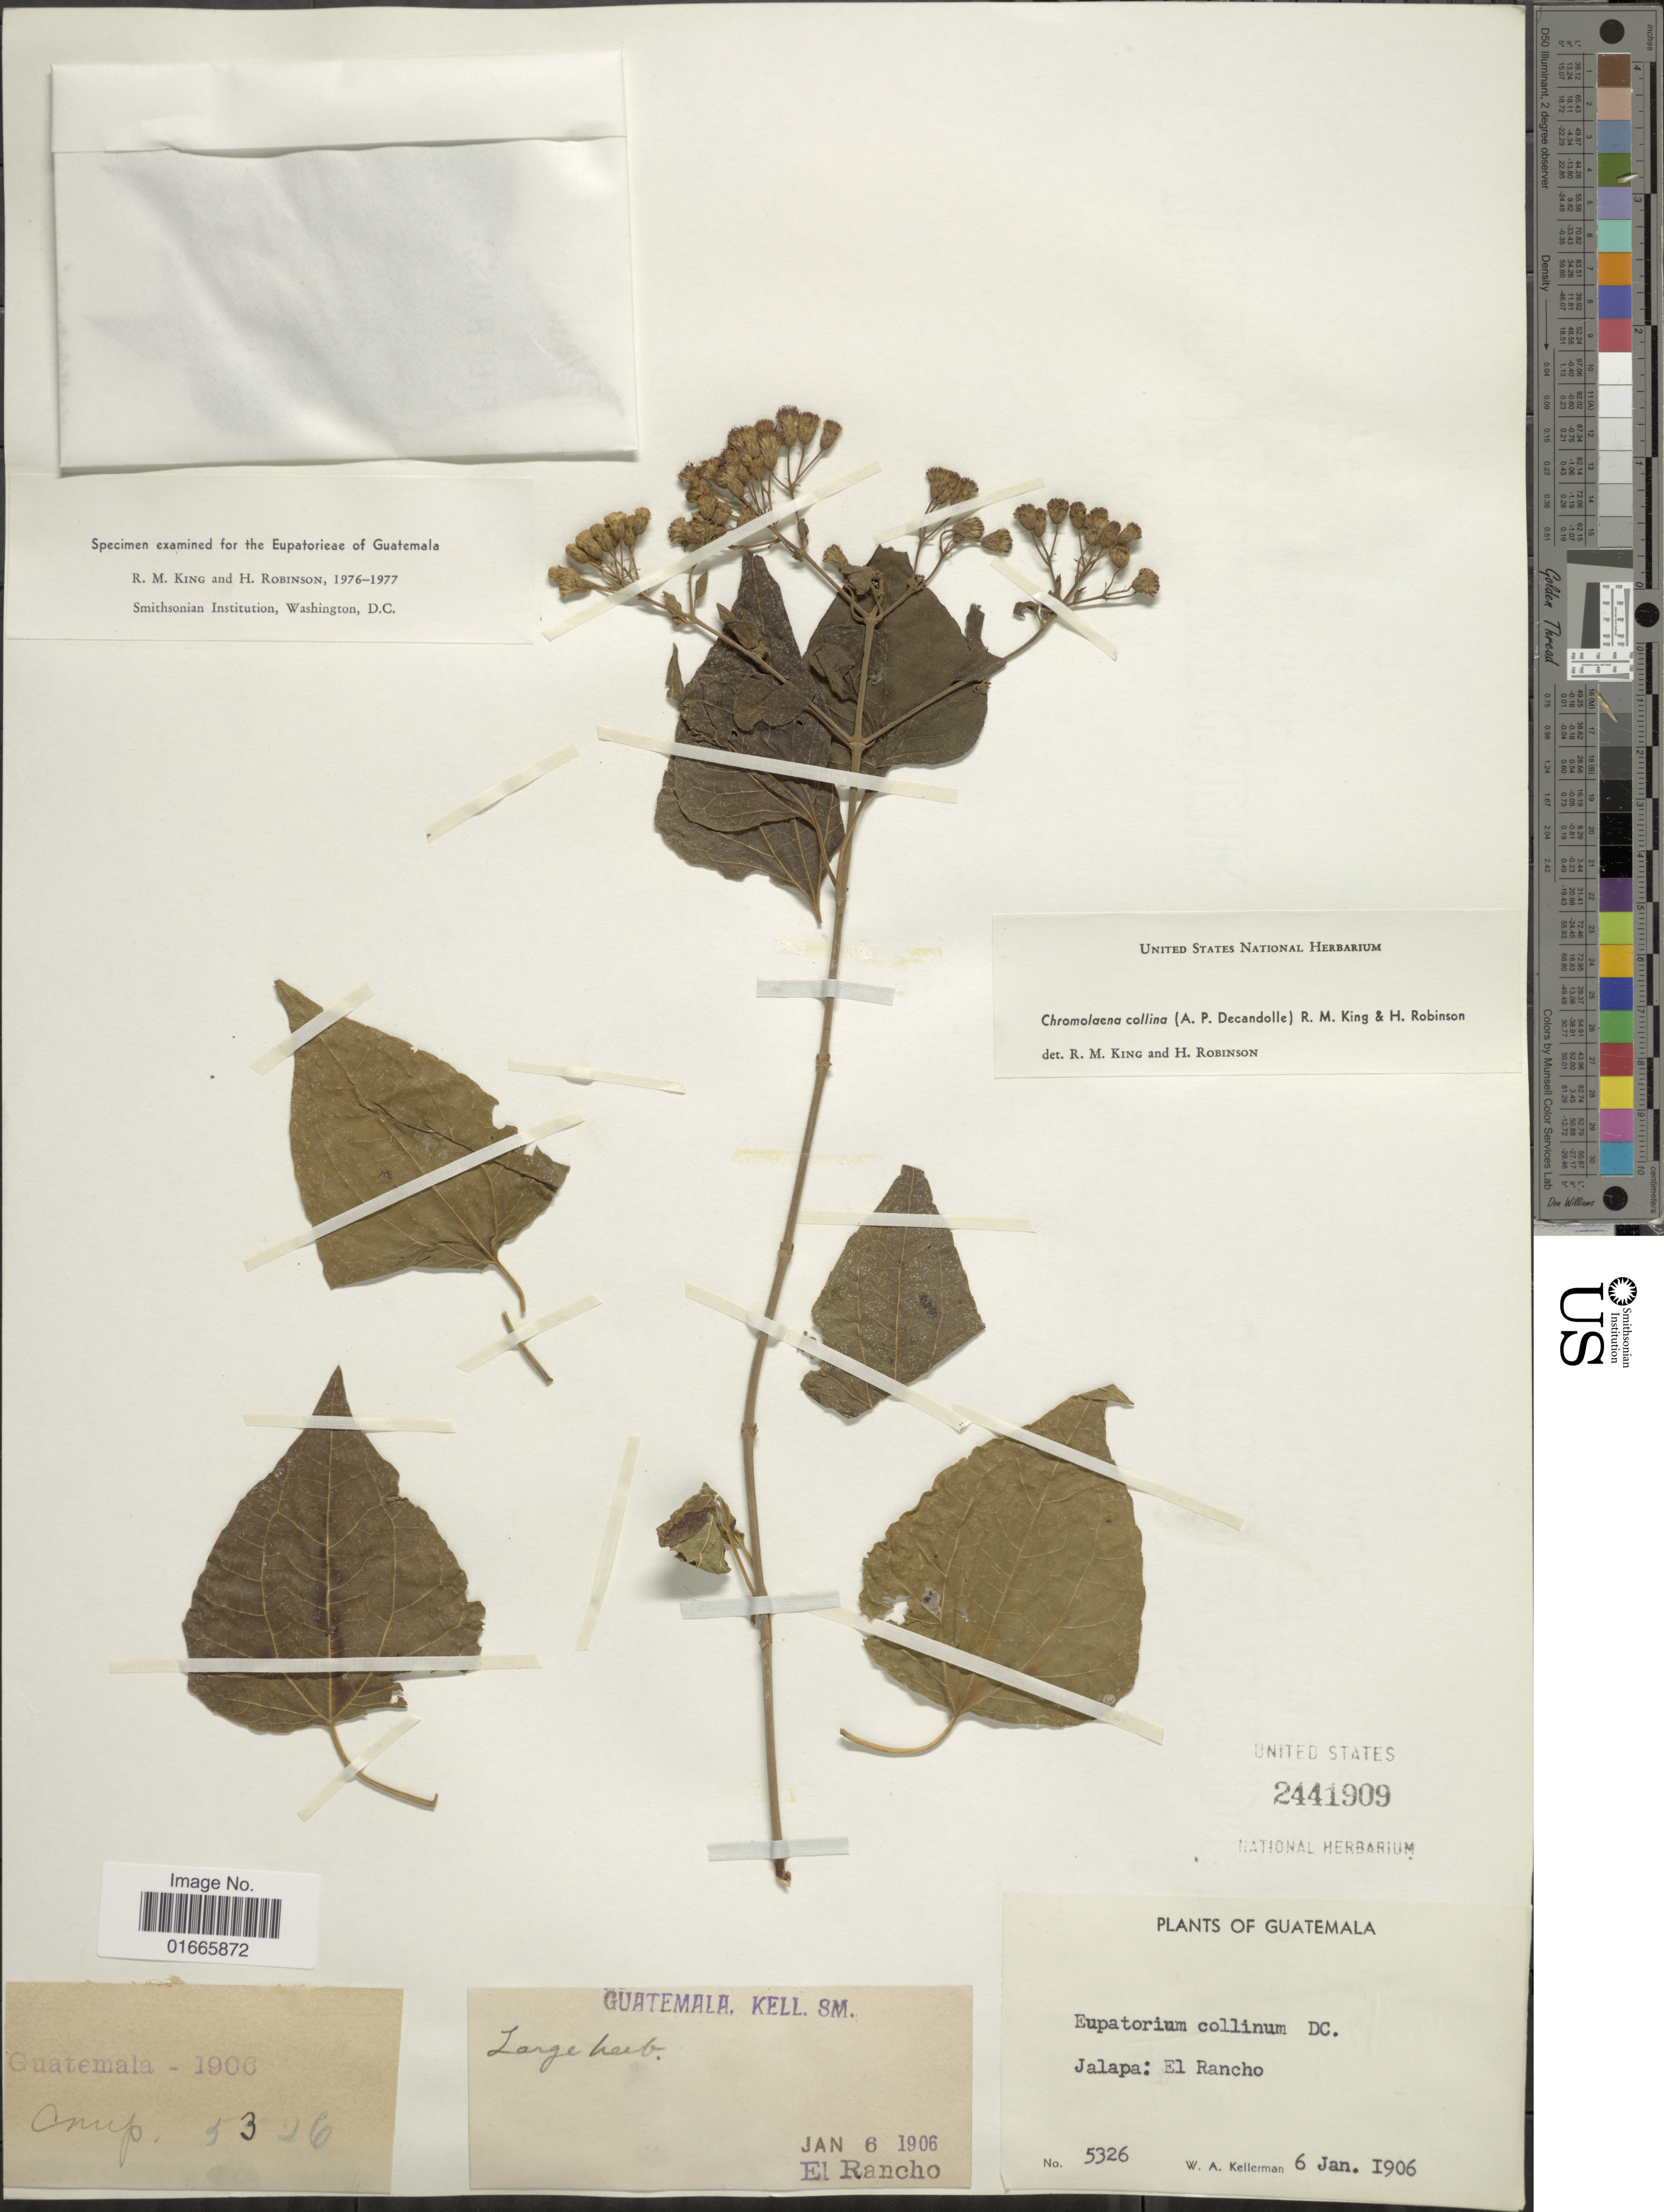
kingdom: Plantae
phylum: Tracheophyta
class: Magnoliopsida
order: Asterales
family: Asteraceae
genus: Chromolaena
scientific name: Chromolaena collina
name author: (DC.) R.M. King & H. Rob.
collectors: W. Kellerman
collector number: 5326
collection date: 1906-01-06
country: Guatemala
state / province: Jalapa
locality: Jalapa: El Rancho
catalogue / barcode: US 2441909